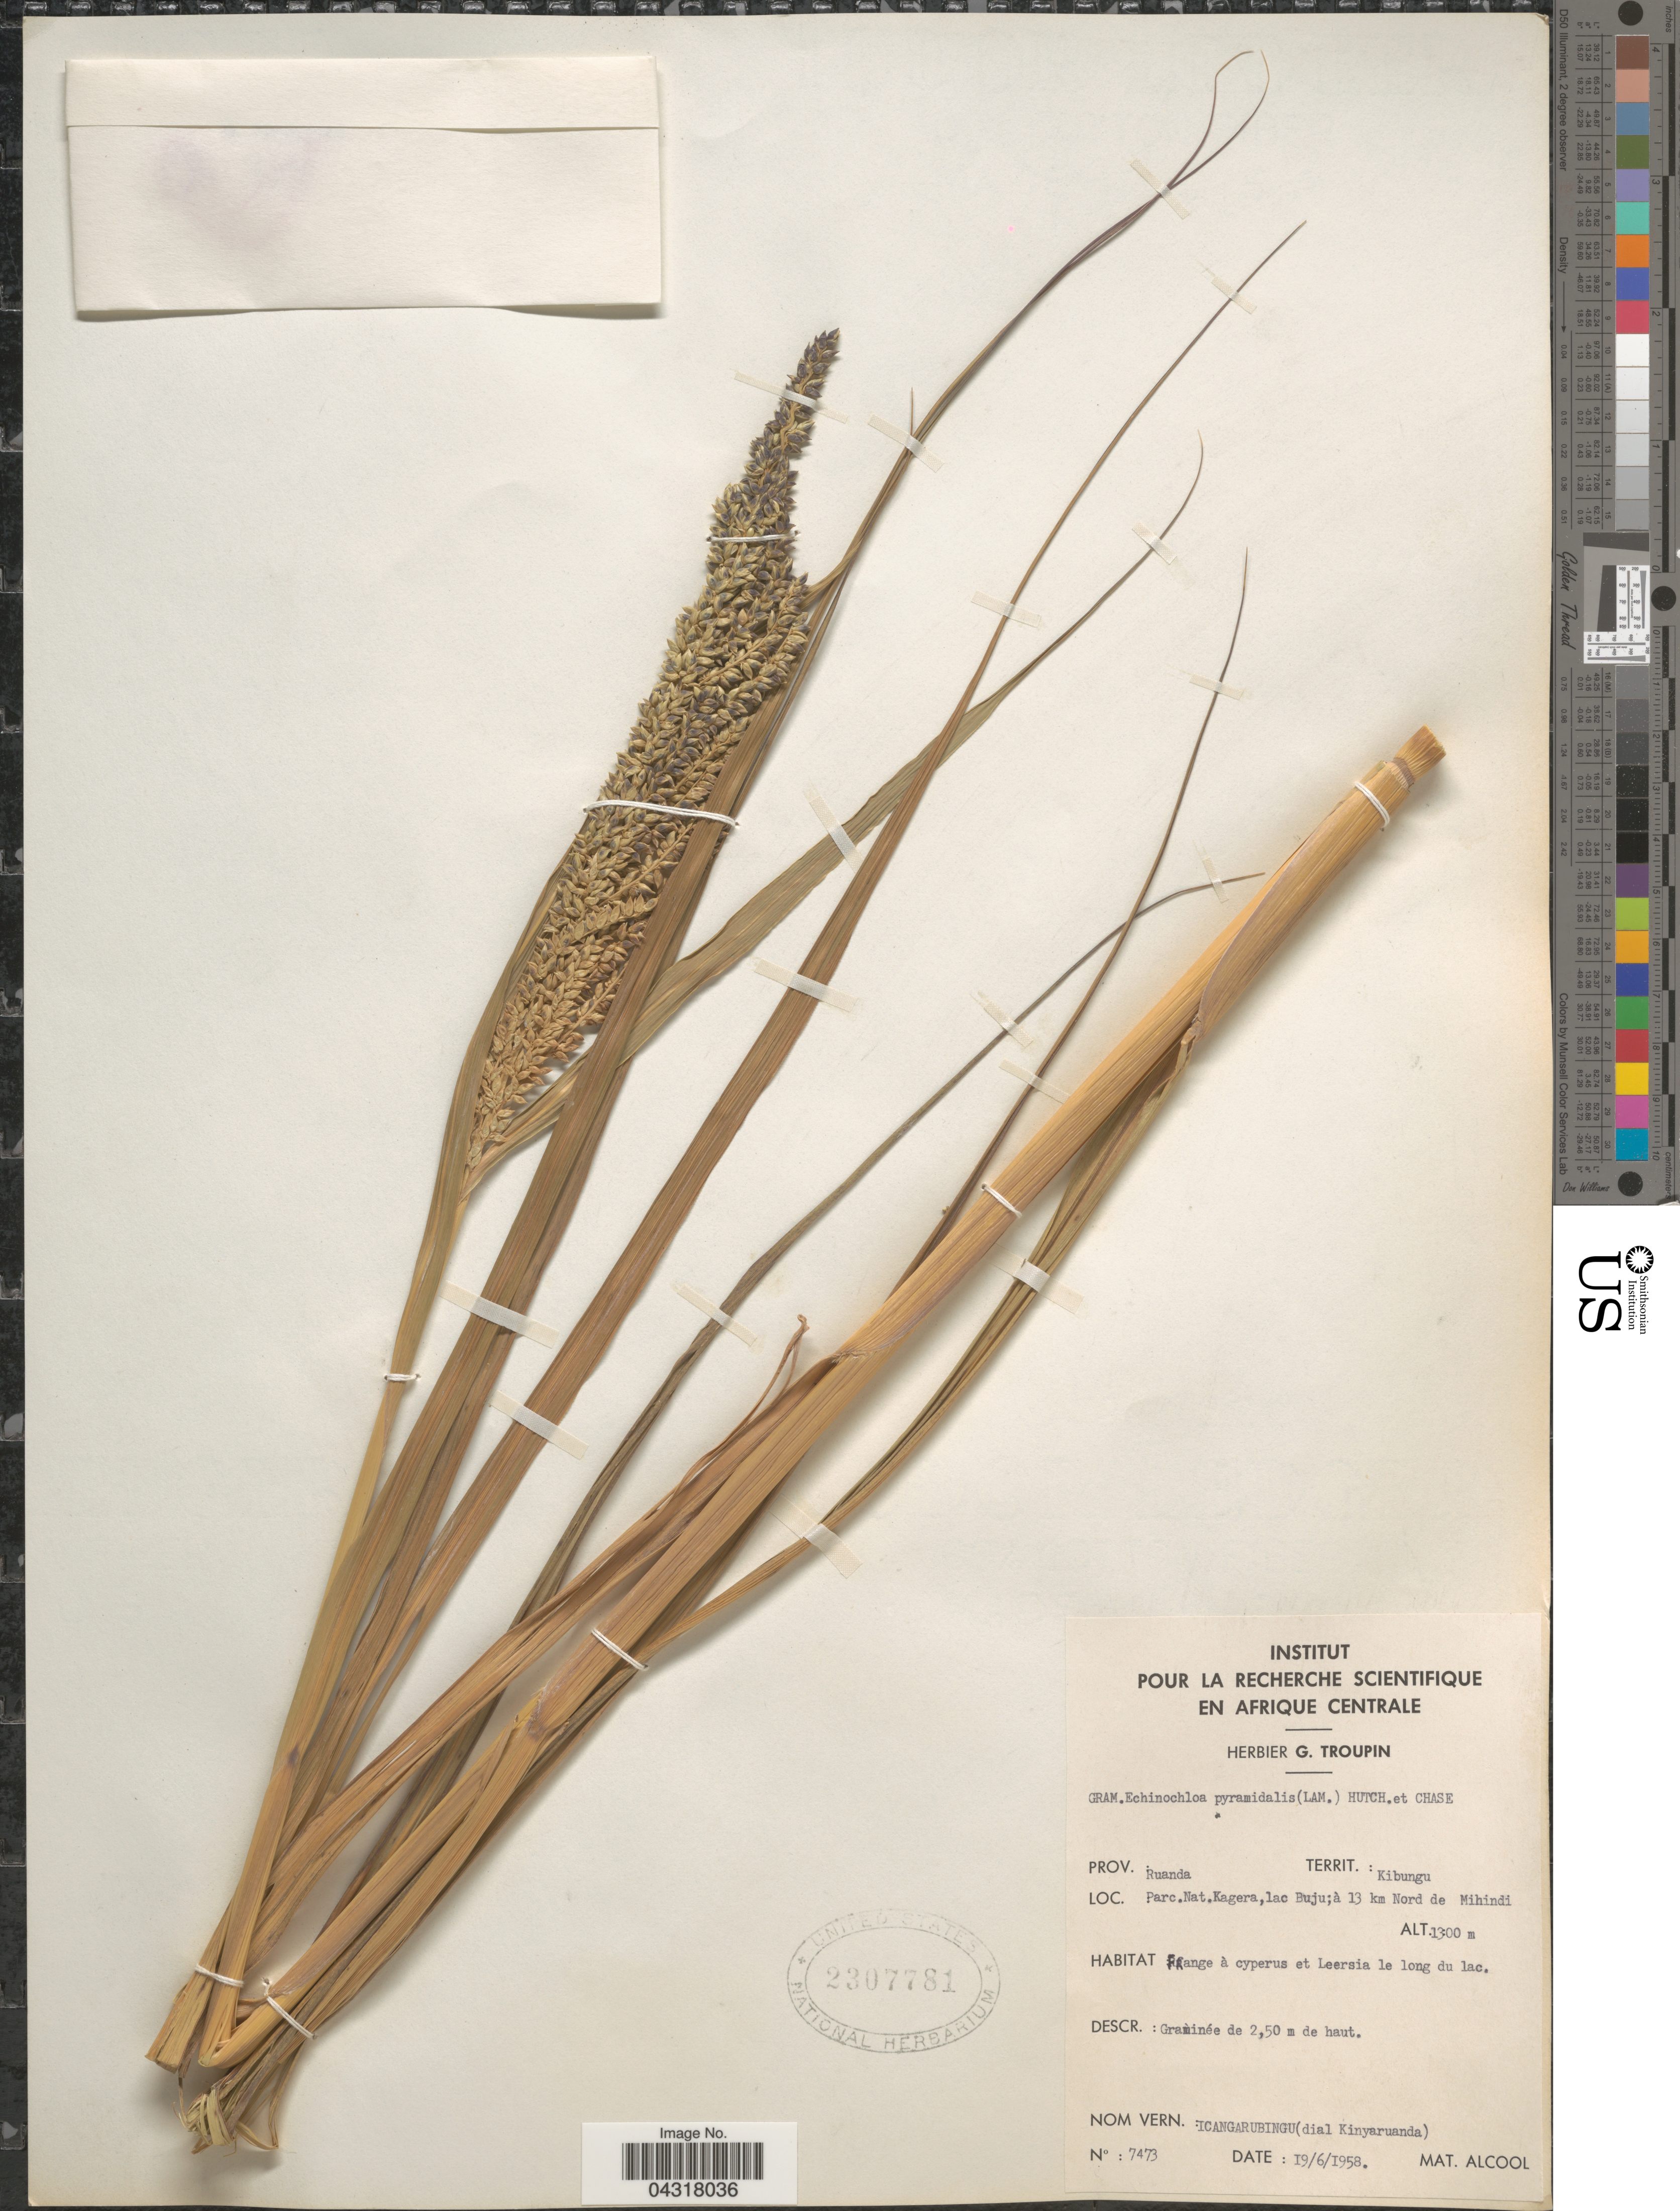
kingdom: Plantae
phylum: Tracheophyta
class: Liliopsida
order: Poales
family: Poaceae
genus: Echinochloa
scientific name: Echinochloa pyramidalis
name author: (Lam.) Hitchc. & Chase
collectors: M. Alcool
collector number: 7473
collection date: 1958-06-19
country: Rwanda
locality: Prov. Ruanda. Territ. Kibungu. Parc. Nat. Kagera, lac Buju; à 13 km Nord de Mihindi.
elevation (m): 1300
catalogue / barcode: US 2307781